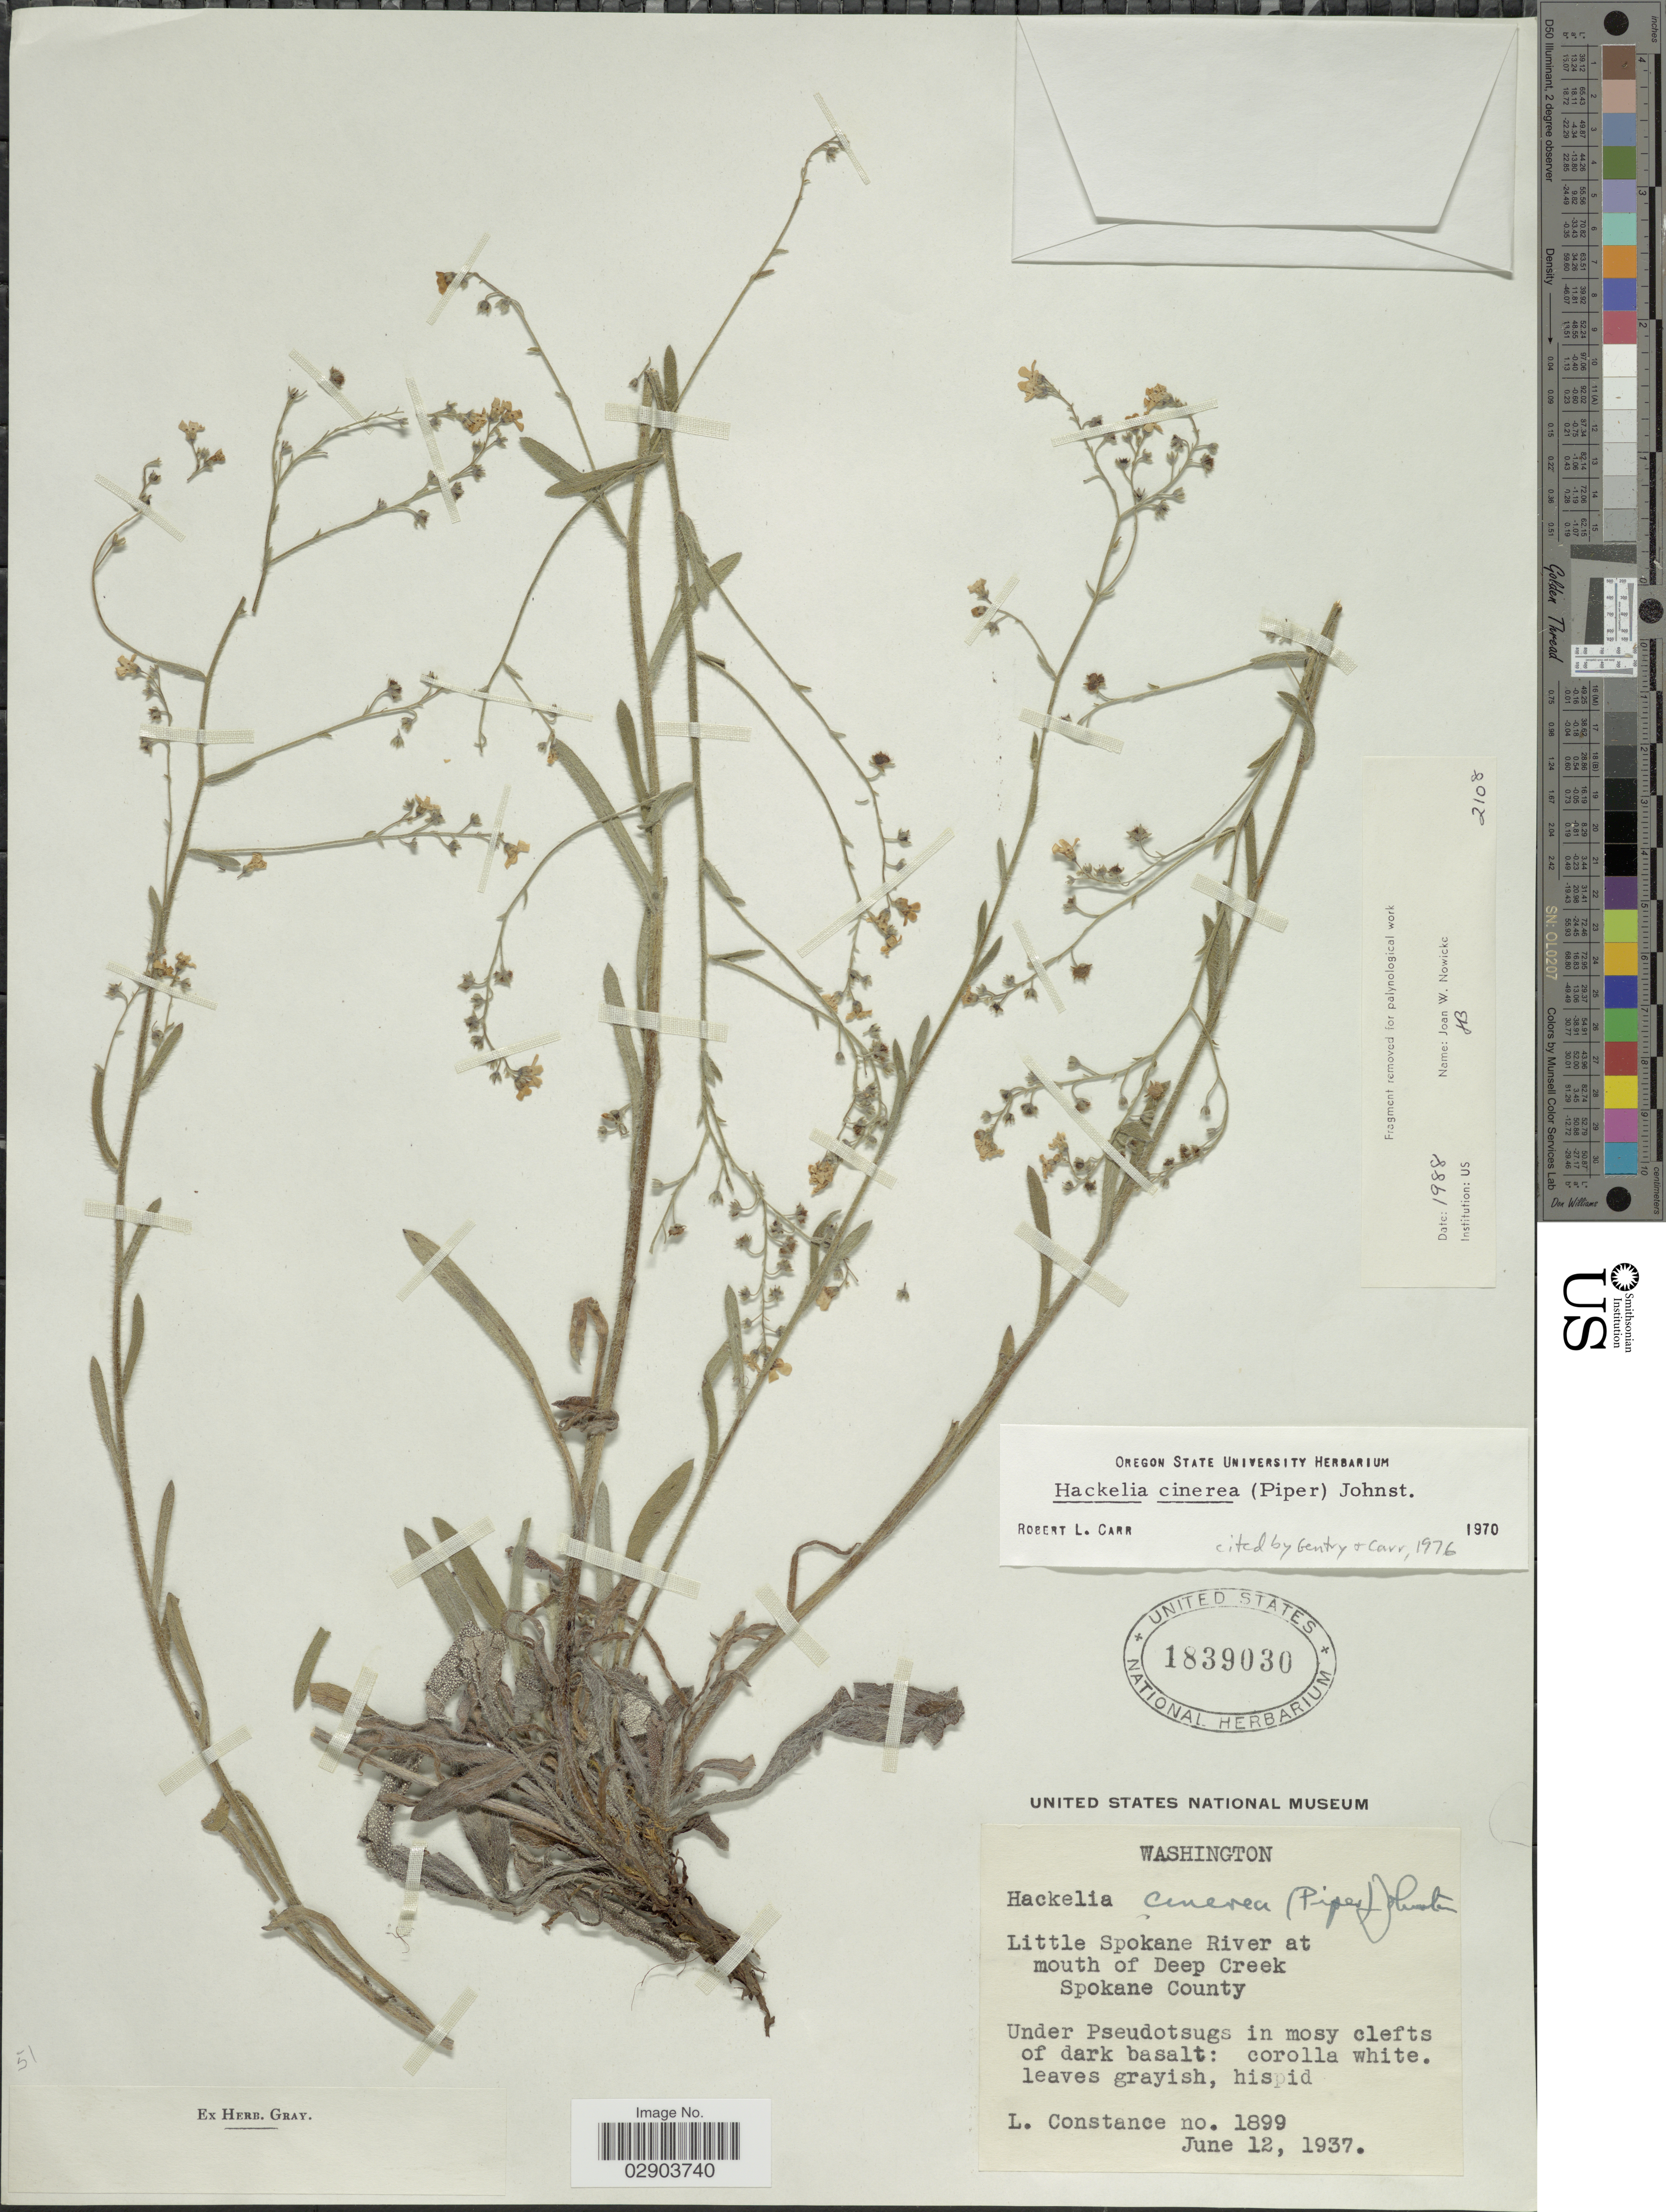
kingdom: Plantae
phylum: Tracheophyta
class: Magnoliopsida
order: Boraginales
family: Boraginaceae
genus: Hackelia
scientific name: Hackelia cinerea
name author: (Piper) I.M. Johnst.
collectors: L. Constance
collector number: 1899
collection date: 1937-06-12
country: United States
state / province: Washington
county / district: Spokane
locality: Little Spokane River at mouth of Deep Creek, Spokane County.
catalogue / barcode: US 1839030